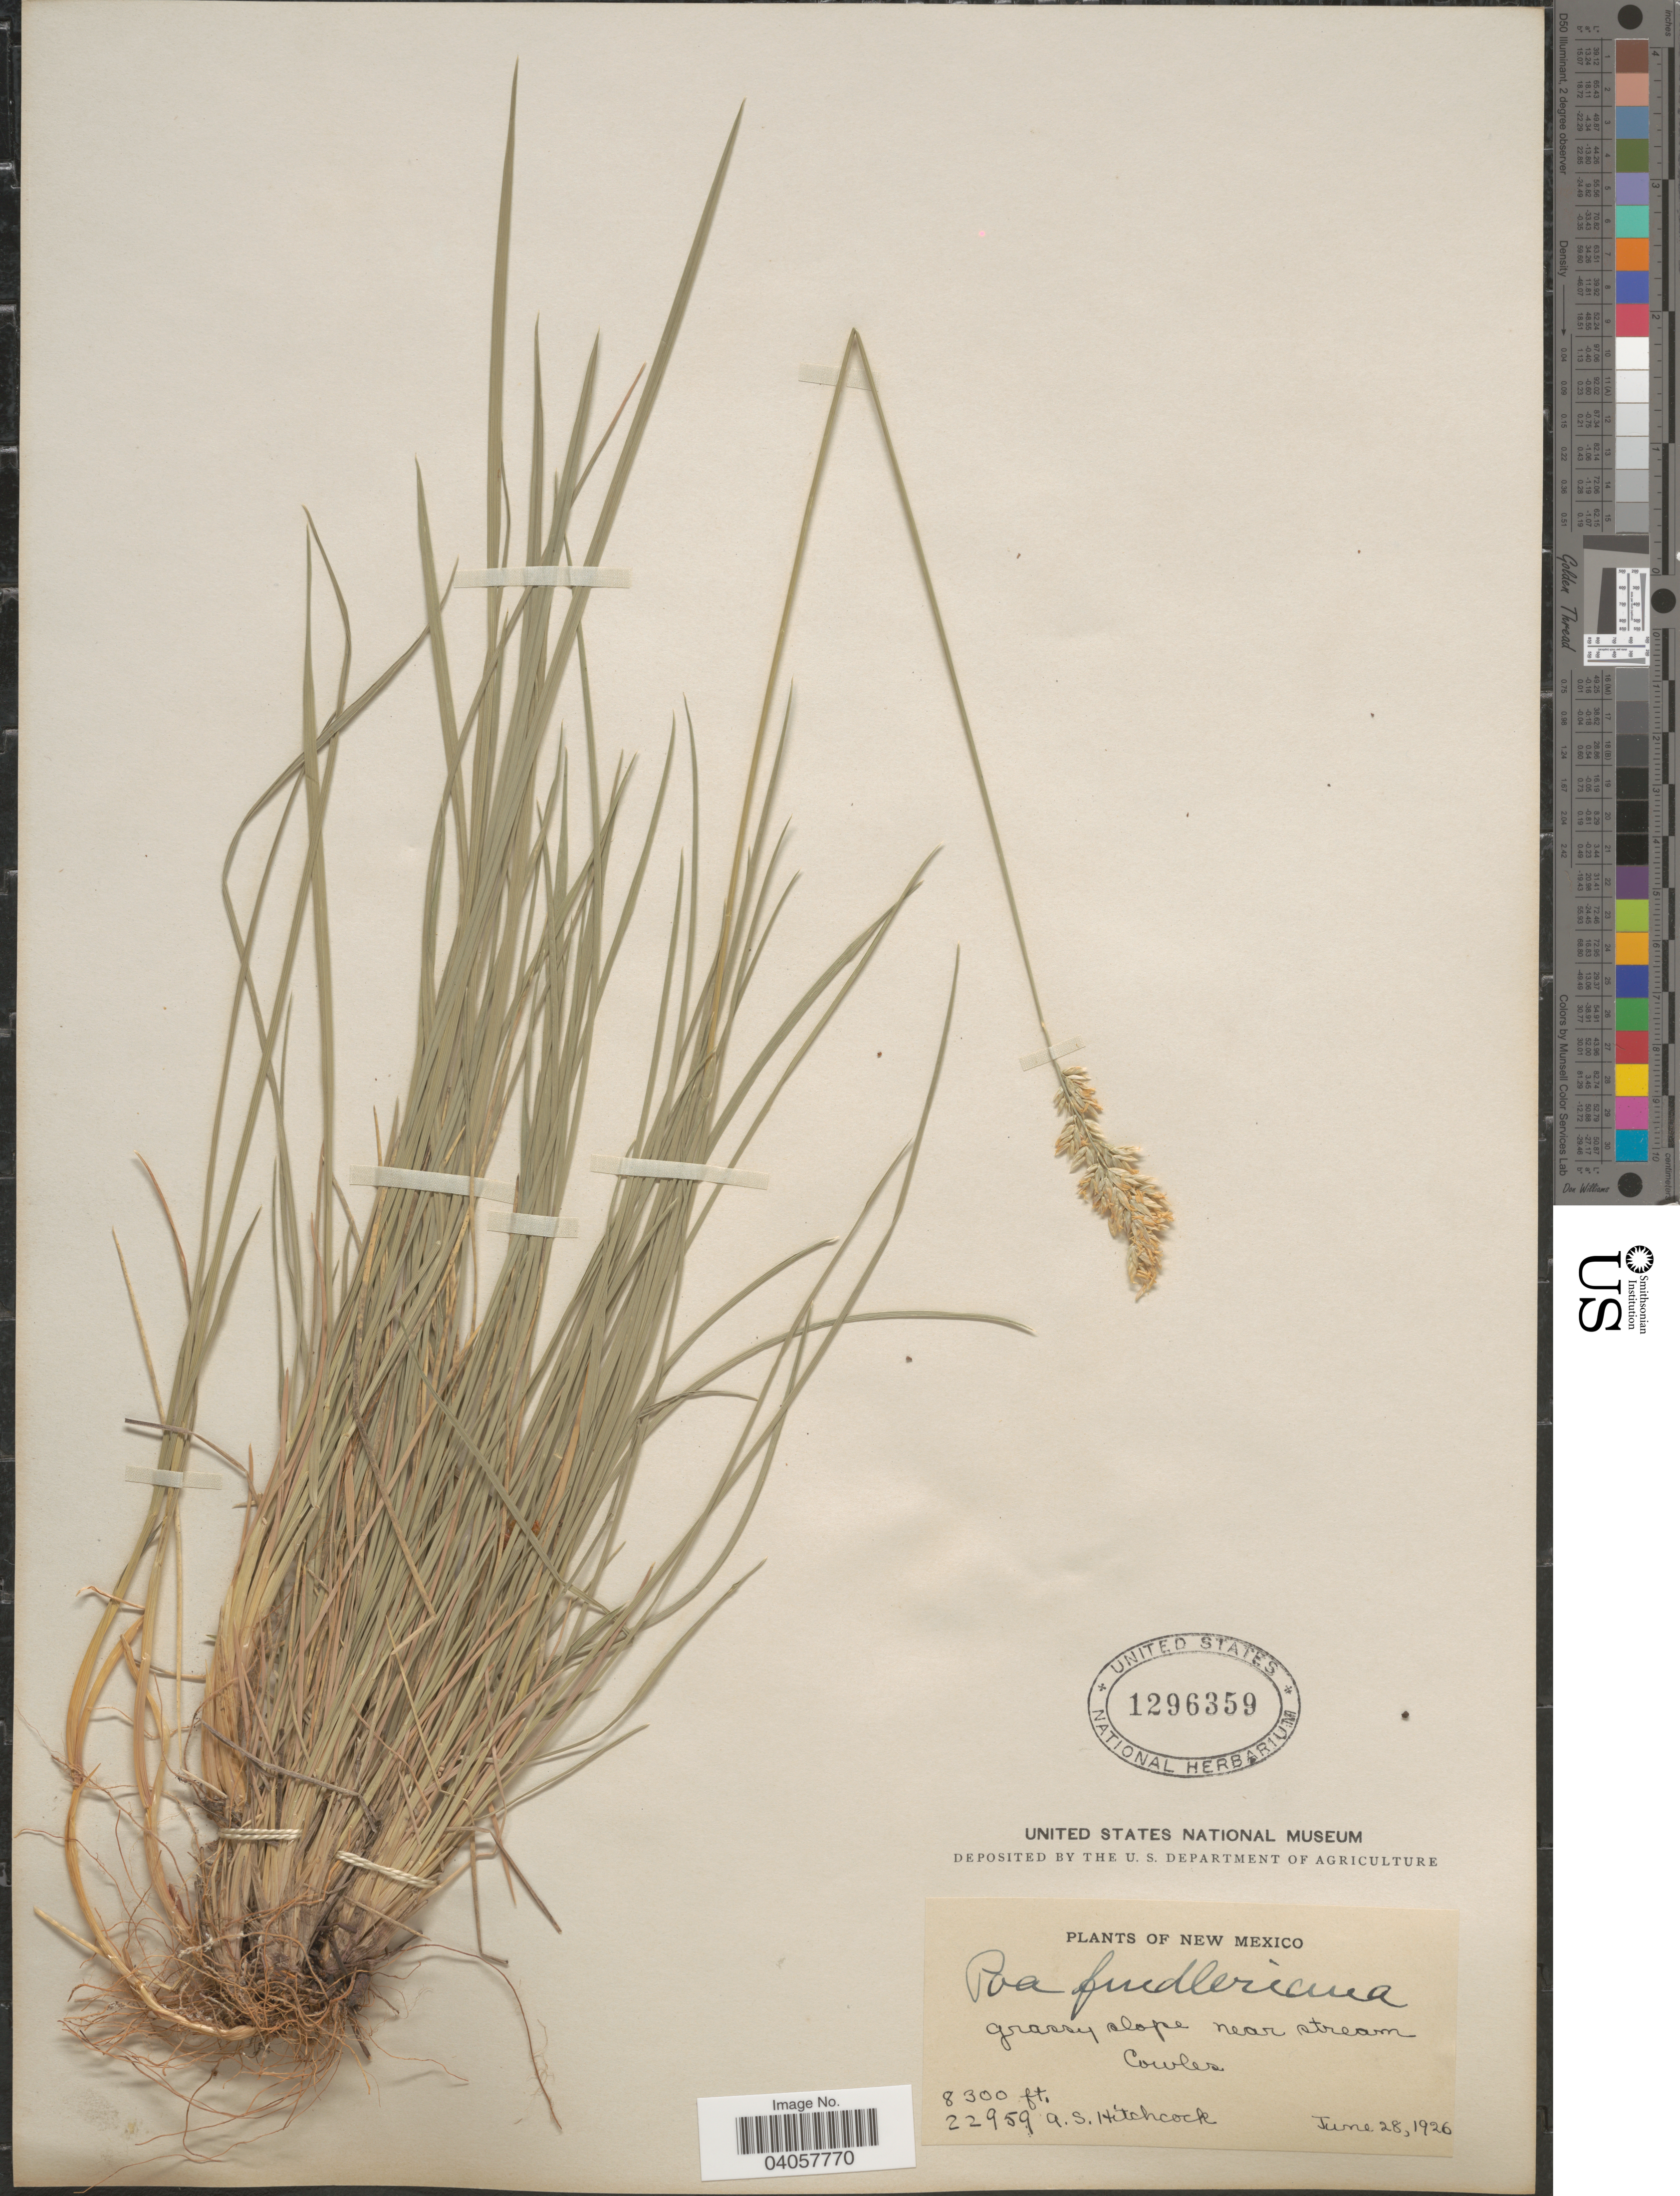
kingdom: Plantae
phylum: Tracheophyta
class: Liliopsida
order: Poales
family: Poaceae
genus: Poa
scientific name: Poa fendleriana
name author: (Steud.) Vasey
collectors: A. S. Hitchcock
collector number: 22959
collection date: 1926-06-28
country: United States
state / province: New Mexico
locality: Cowles.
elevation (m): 2530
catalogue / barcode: US 1296359